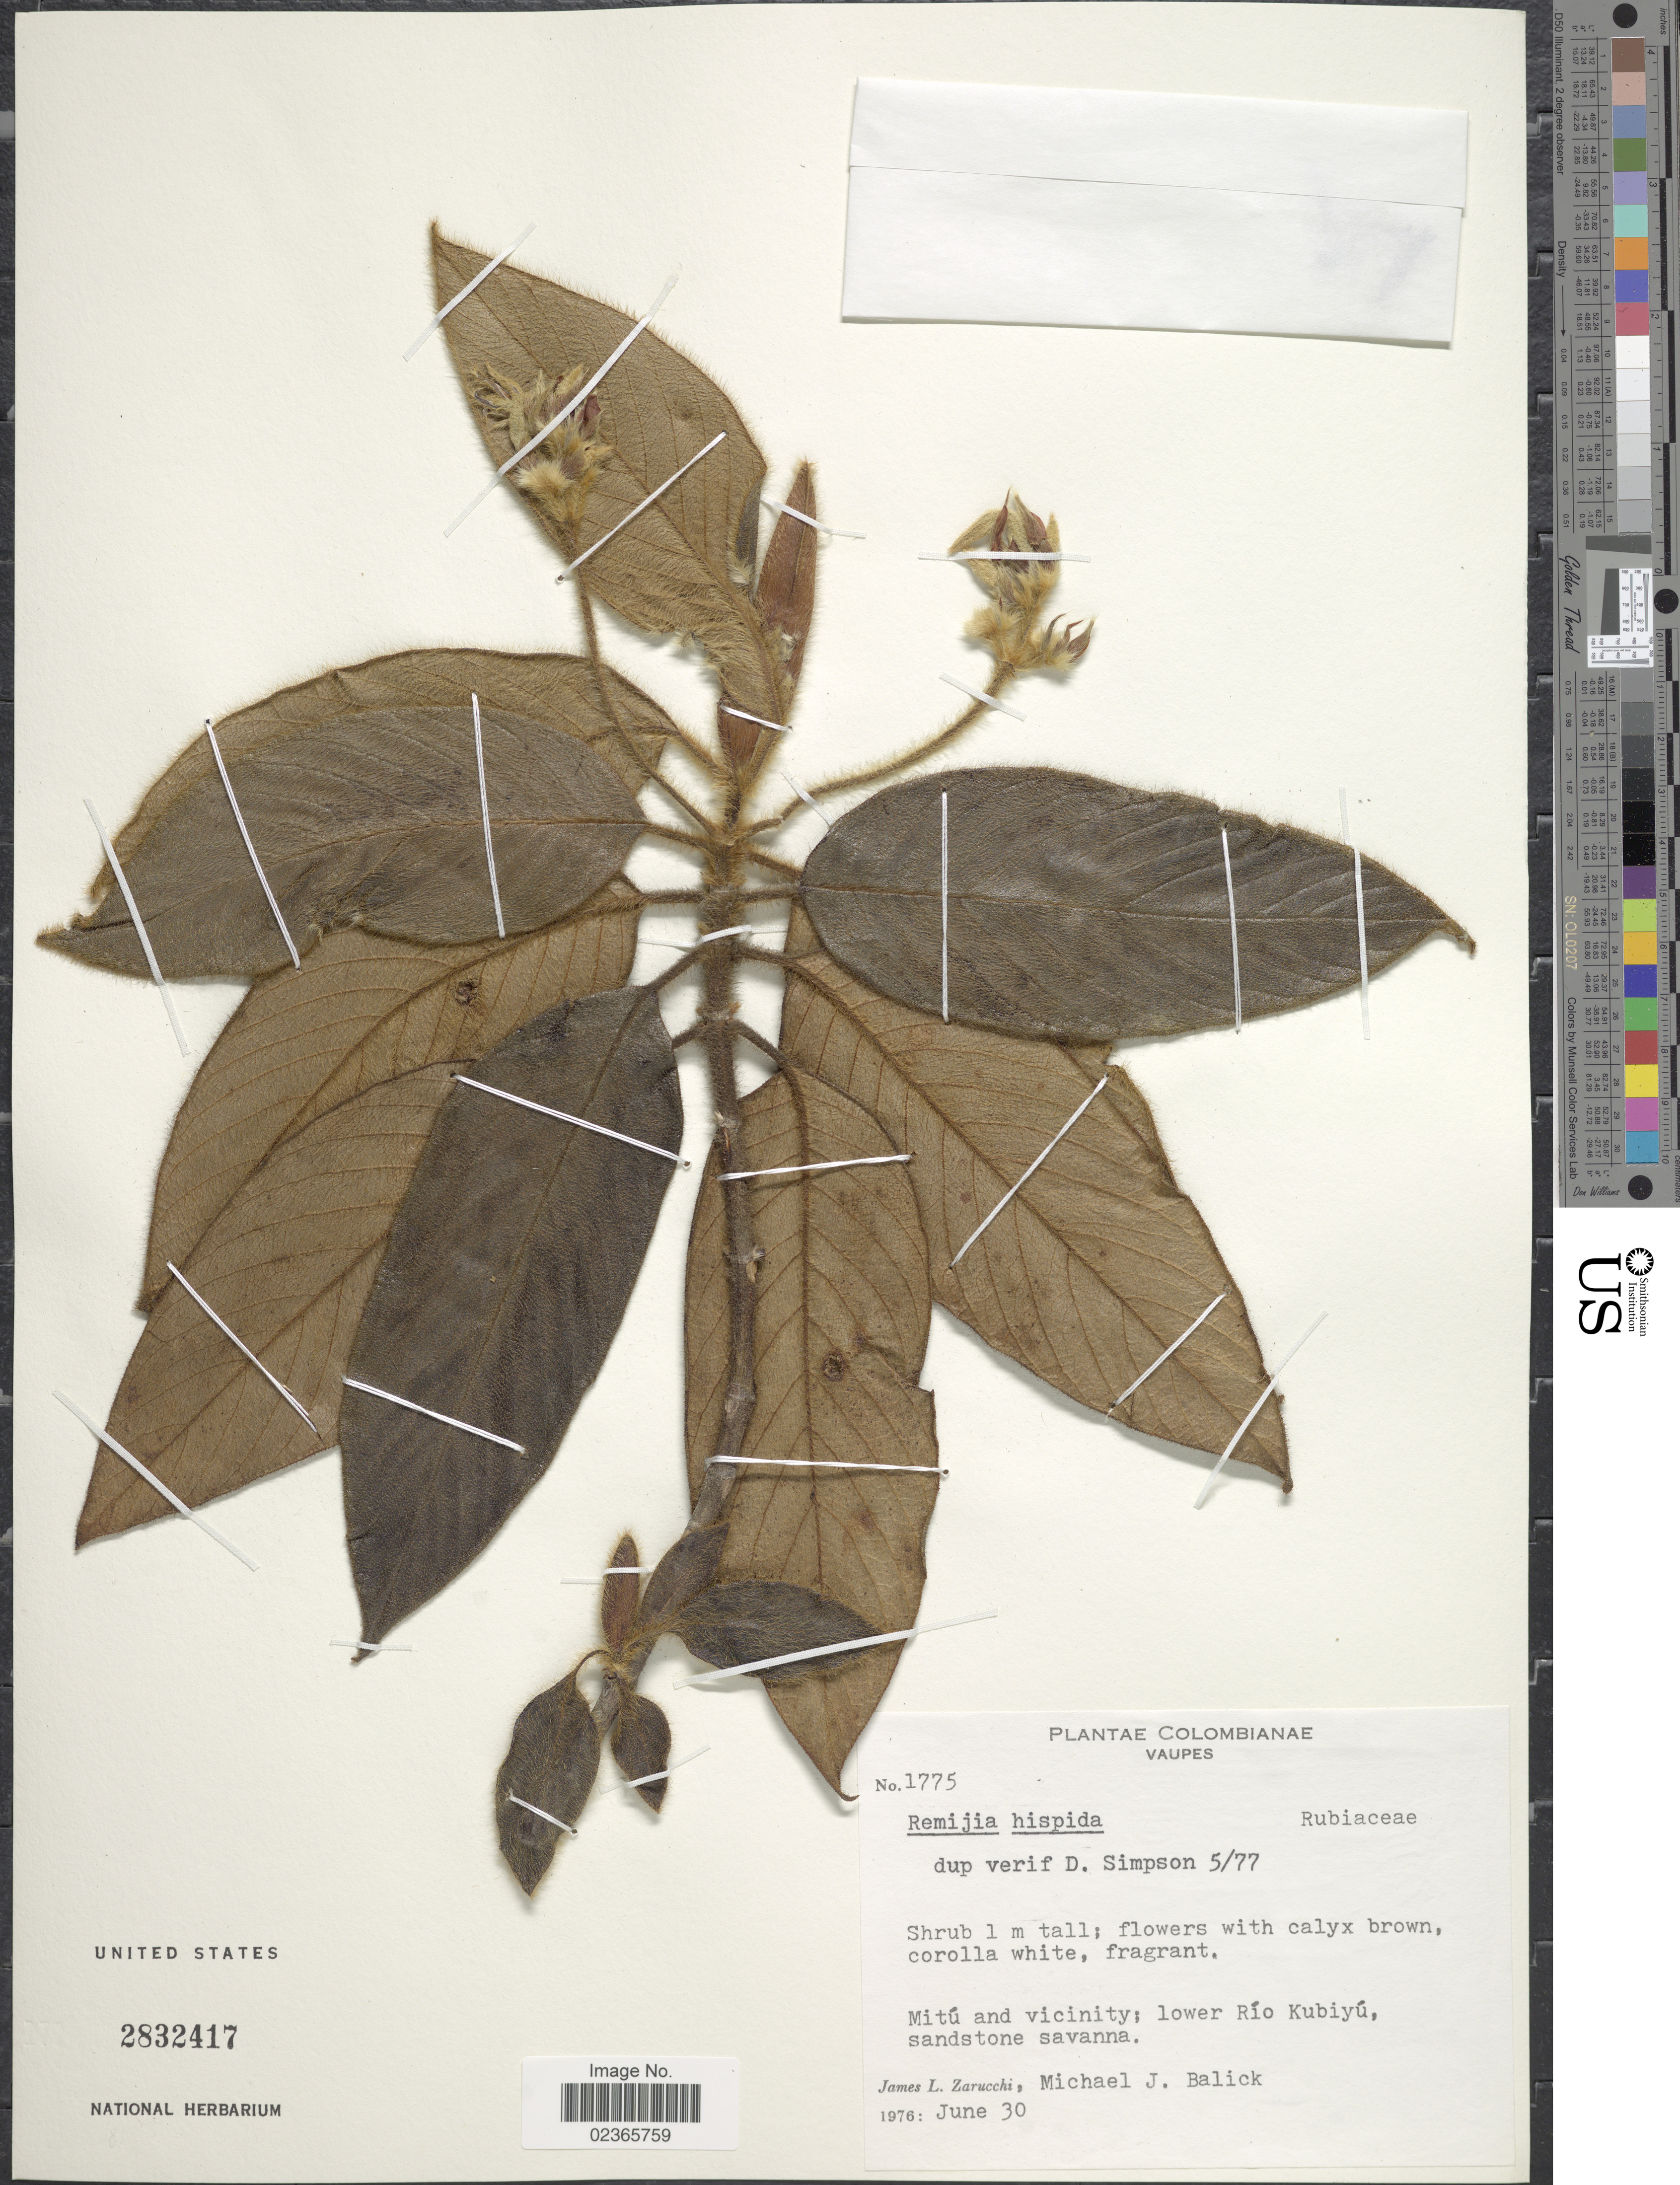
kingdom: Plantae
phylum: Tracheophyta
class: Magnoliopsida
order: Gentianales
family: Rubiaceae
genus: Remijia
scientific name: Remijia hispida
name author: Spruce ex K. Schum.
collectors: J. L. Zarucchi & M. J. Balick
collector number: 1775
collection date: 1976-06-30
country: Colombia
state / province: Vaupés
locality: Mitu and vicinity: lower Rio Kubiyu, sandstone savanna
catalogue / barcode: US 2832417